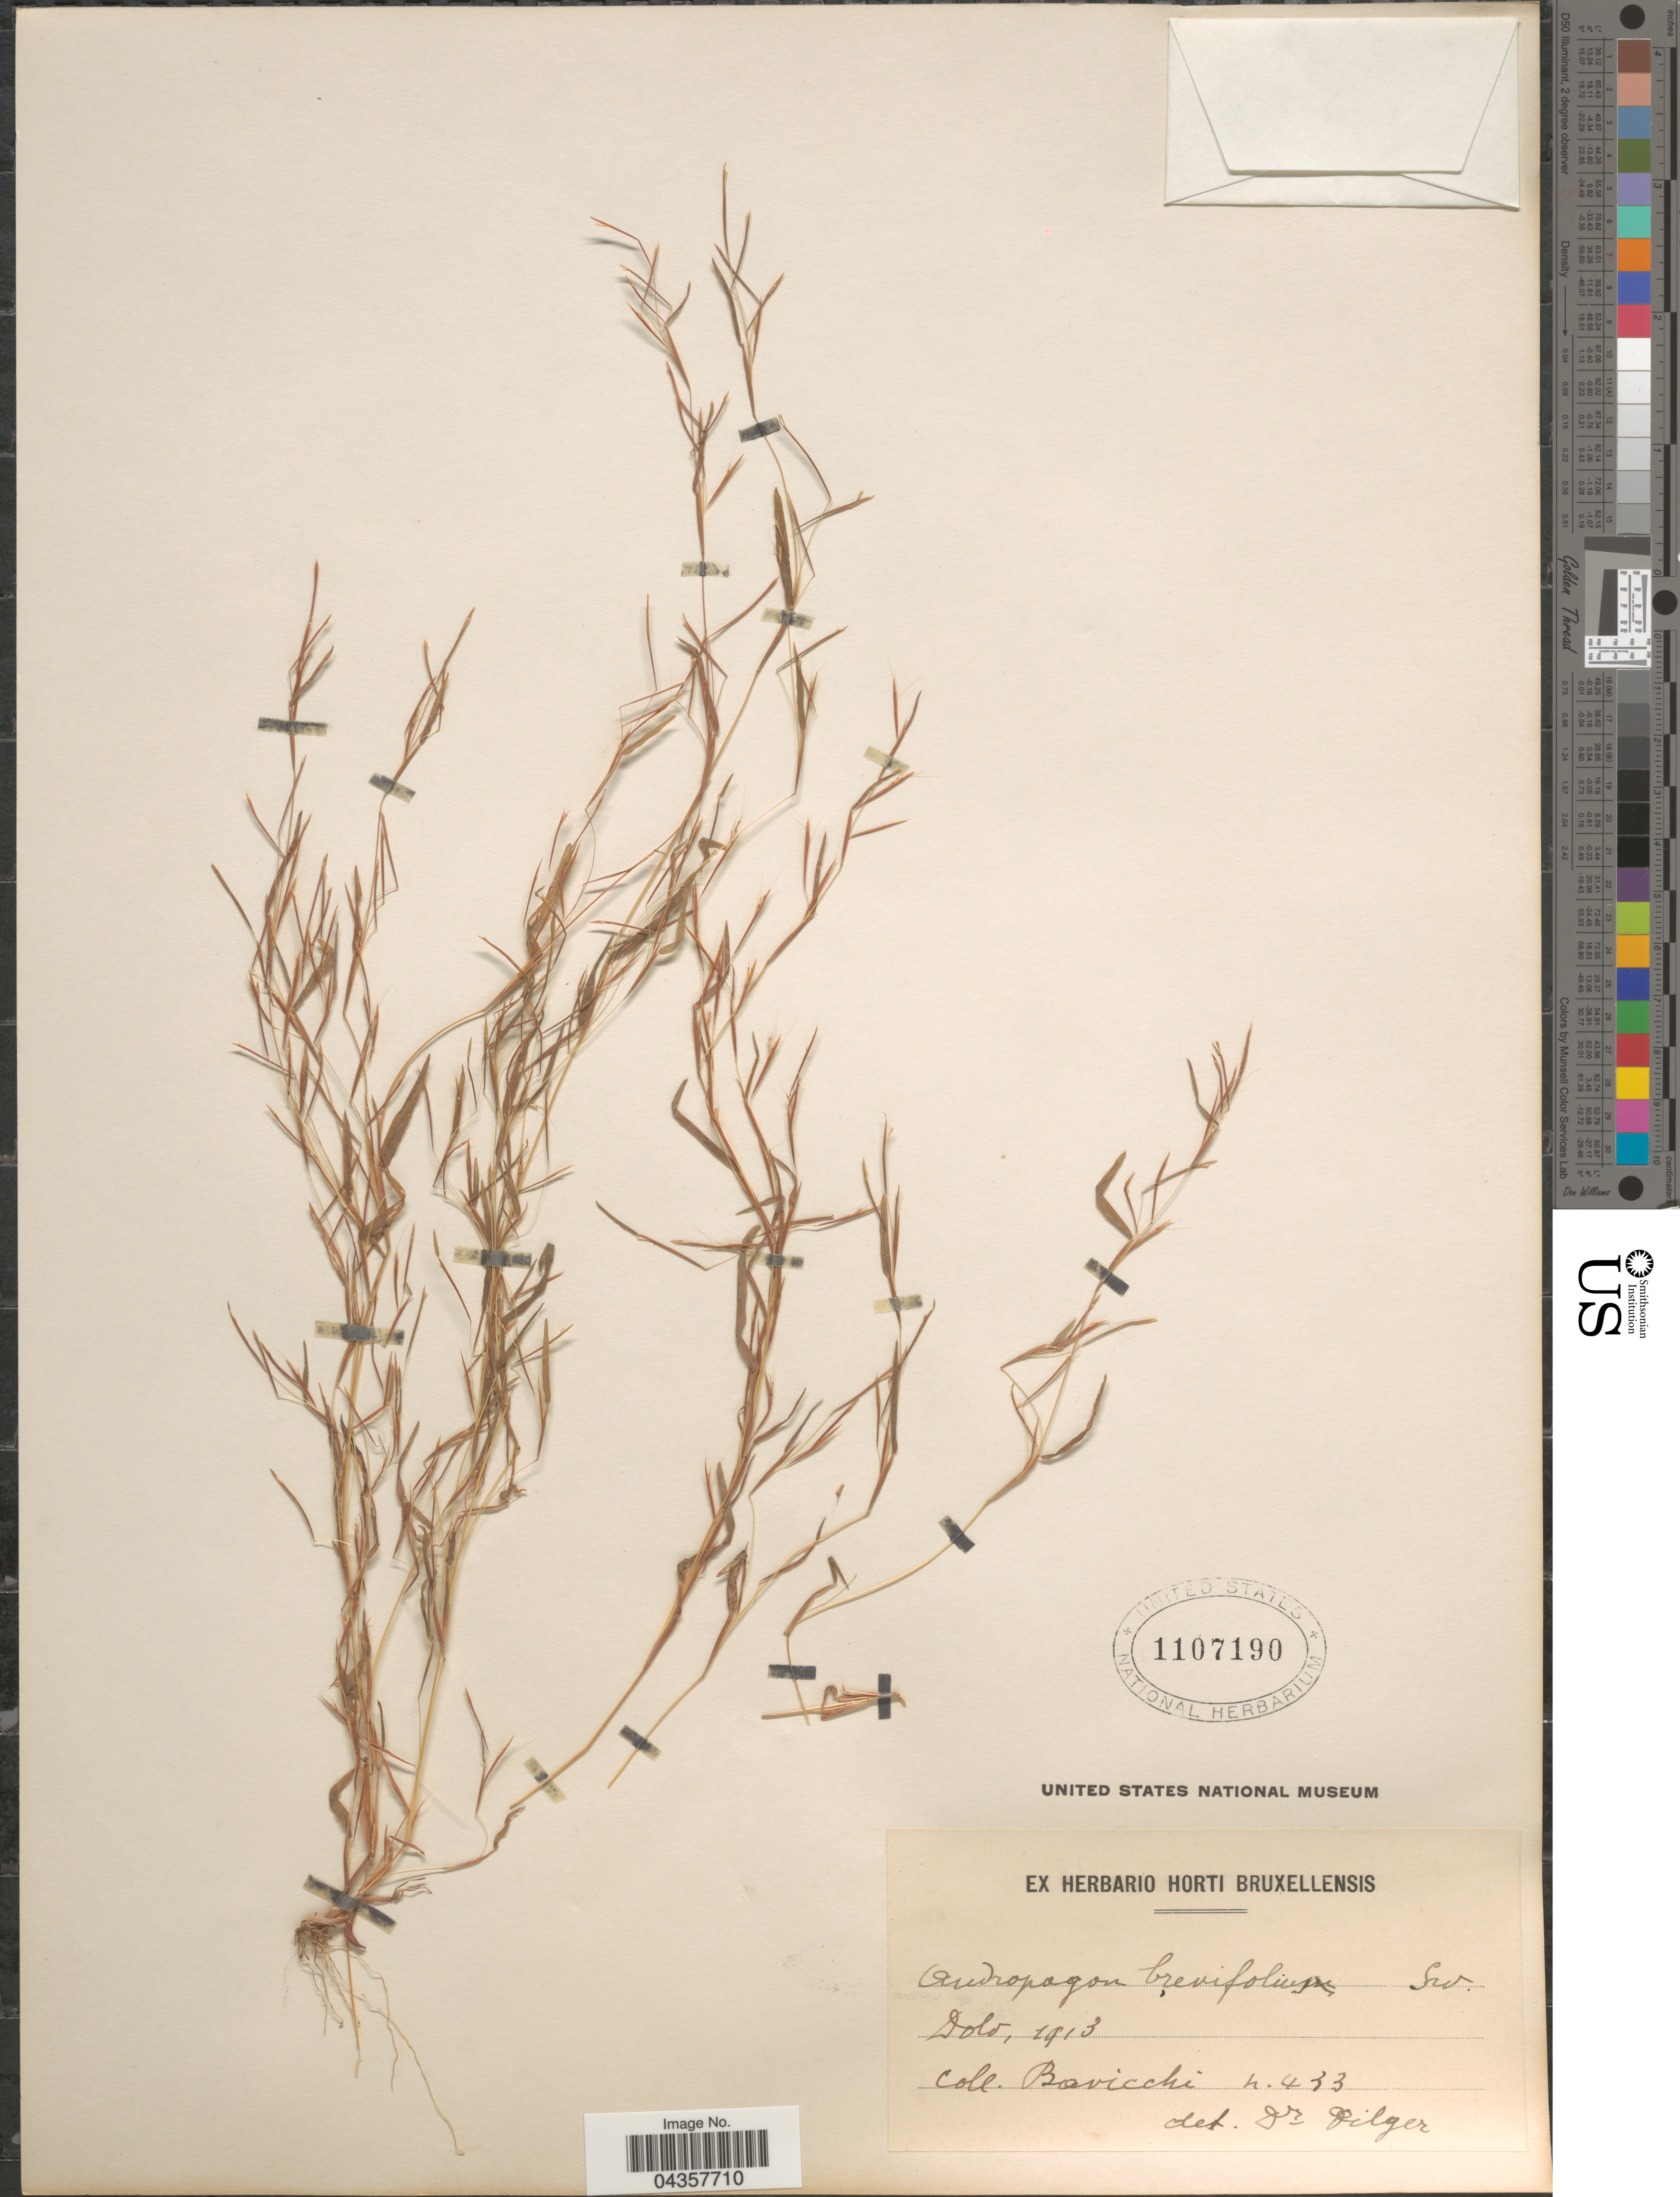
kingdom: Plantae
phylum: Tracheophyta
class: Liliopsida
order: Poales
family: Poaceae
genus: Schizachyrium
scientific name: Schizachyrium brevifolium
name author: (Sw.) Nees ex Büse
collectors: Baricchi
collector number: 433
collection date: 1913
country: Congo, Democratic Republic of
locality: Dolo.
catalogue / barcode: US 1107190